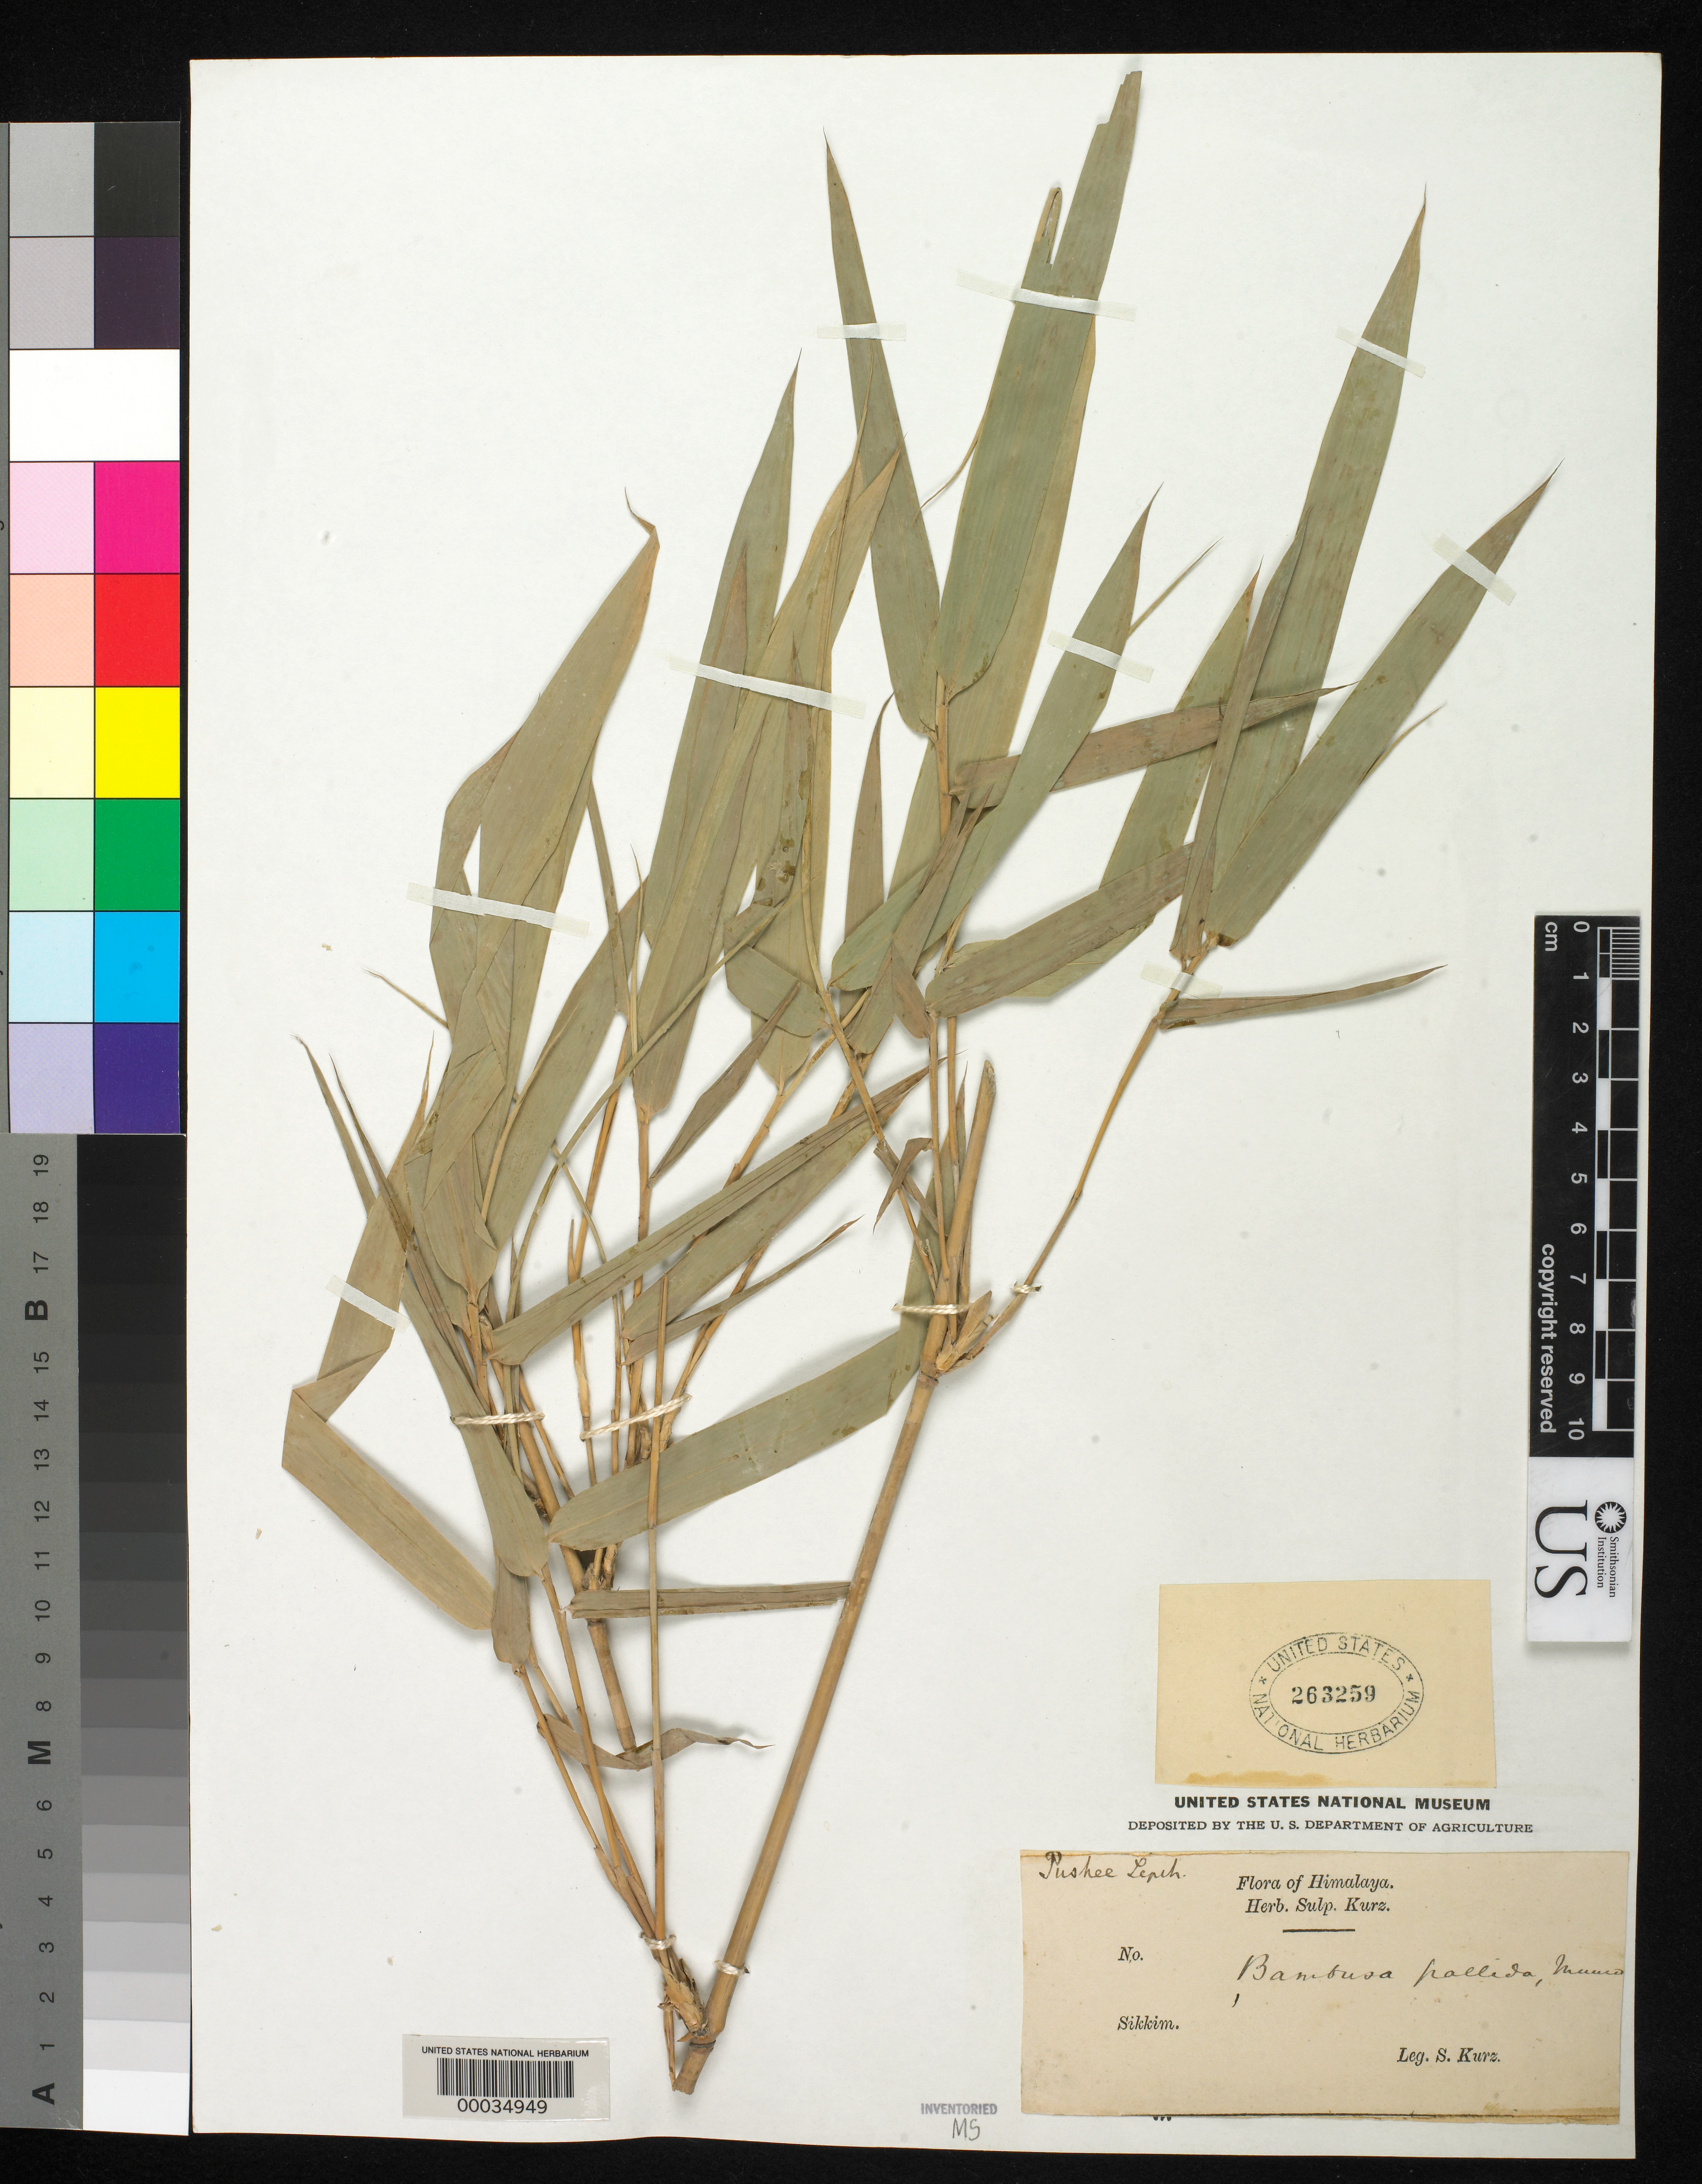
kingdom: Plantae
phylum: Tracheophyta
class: Liliopsida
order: Poales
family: Poaceae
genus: Bambusa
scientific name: Bambusa pallida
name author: Munro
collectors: W. Kurz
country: India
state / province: Sikkim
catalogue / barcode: US 263259